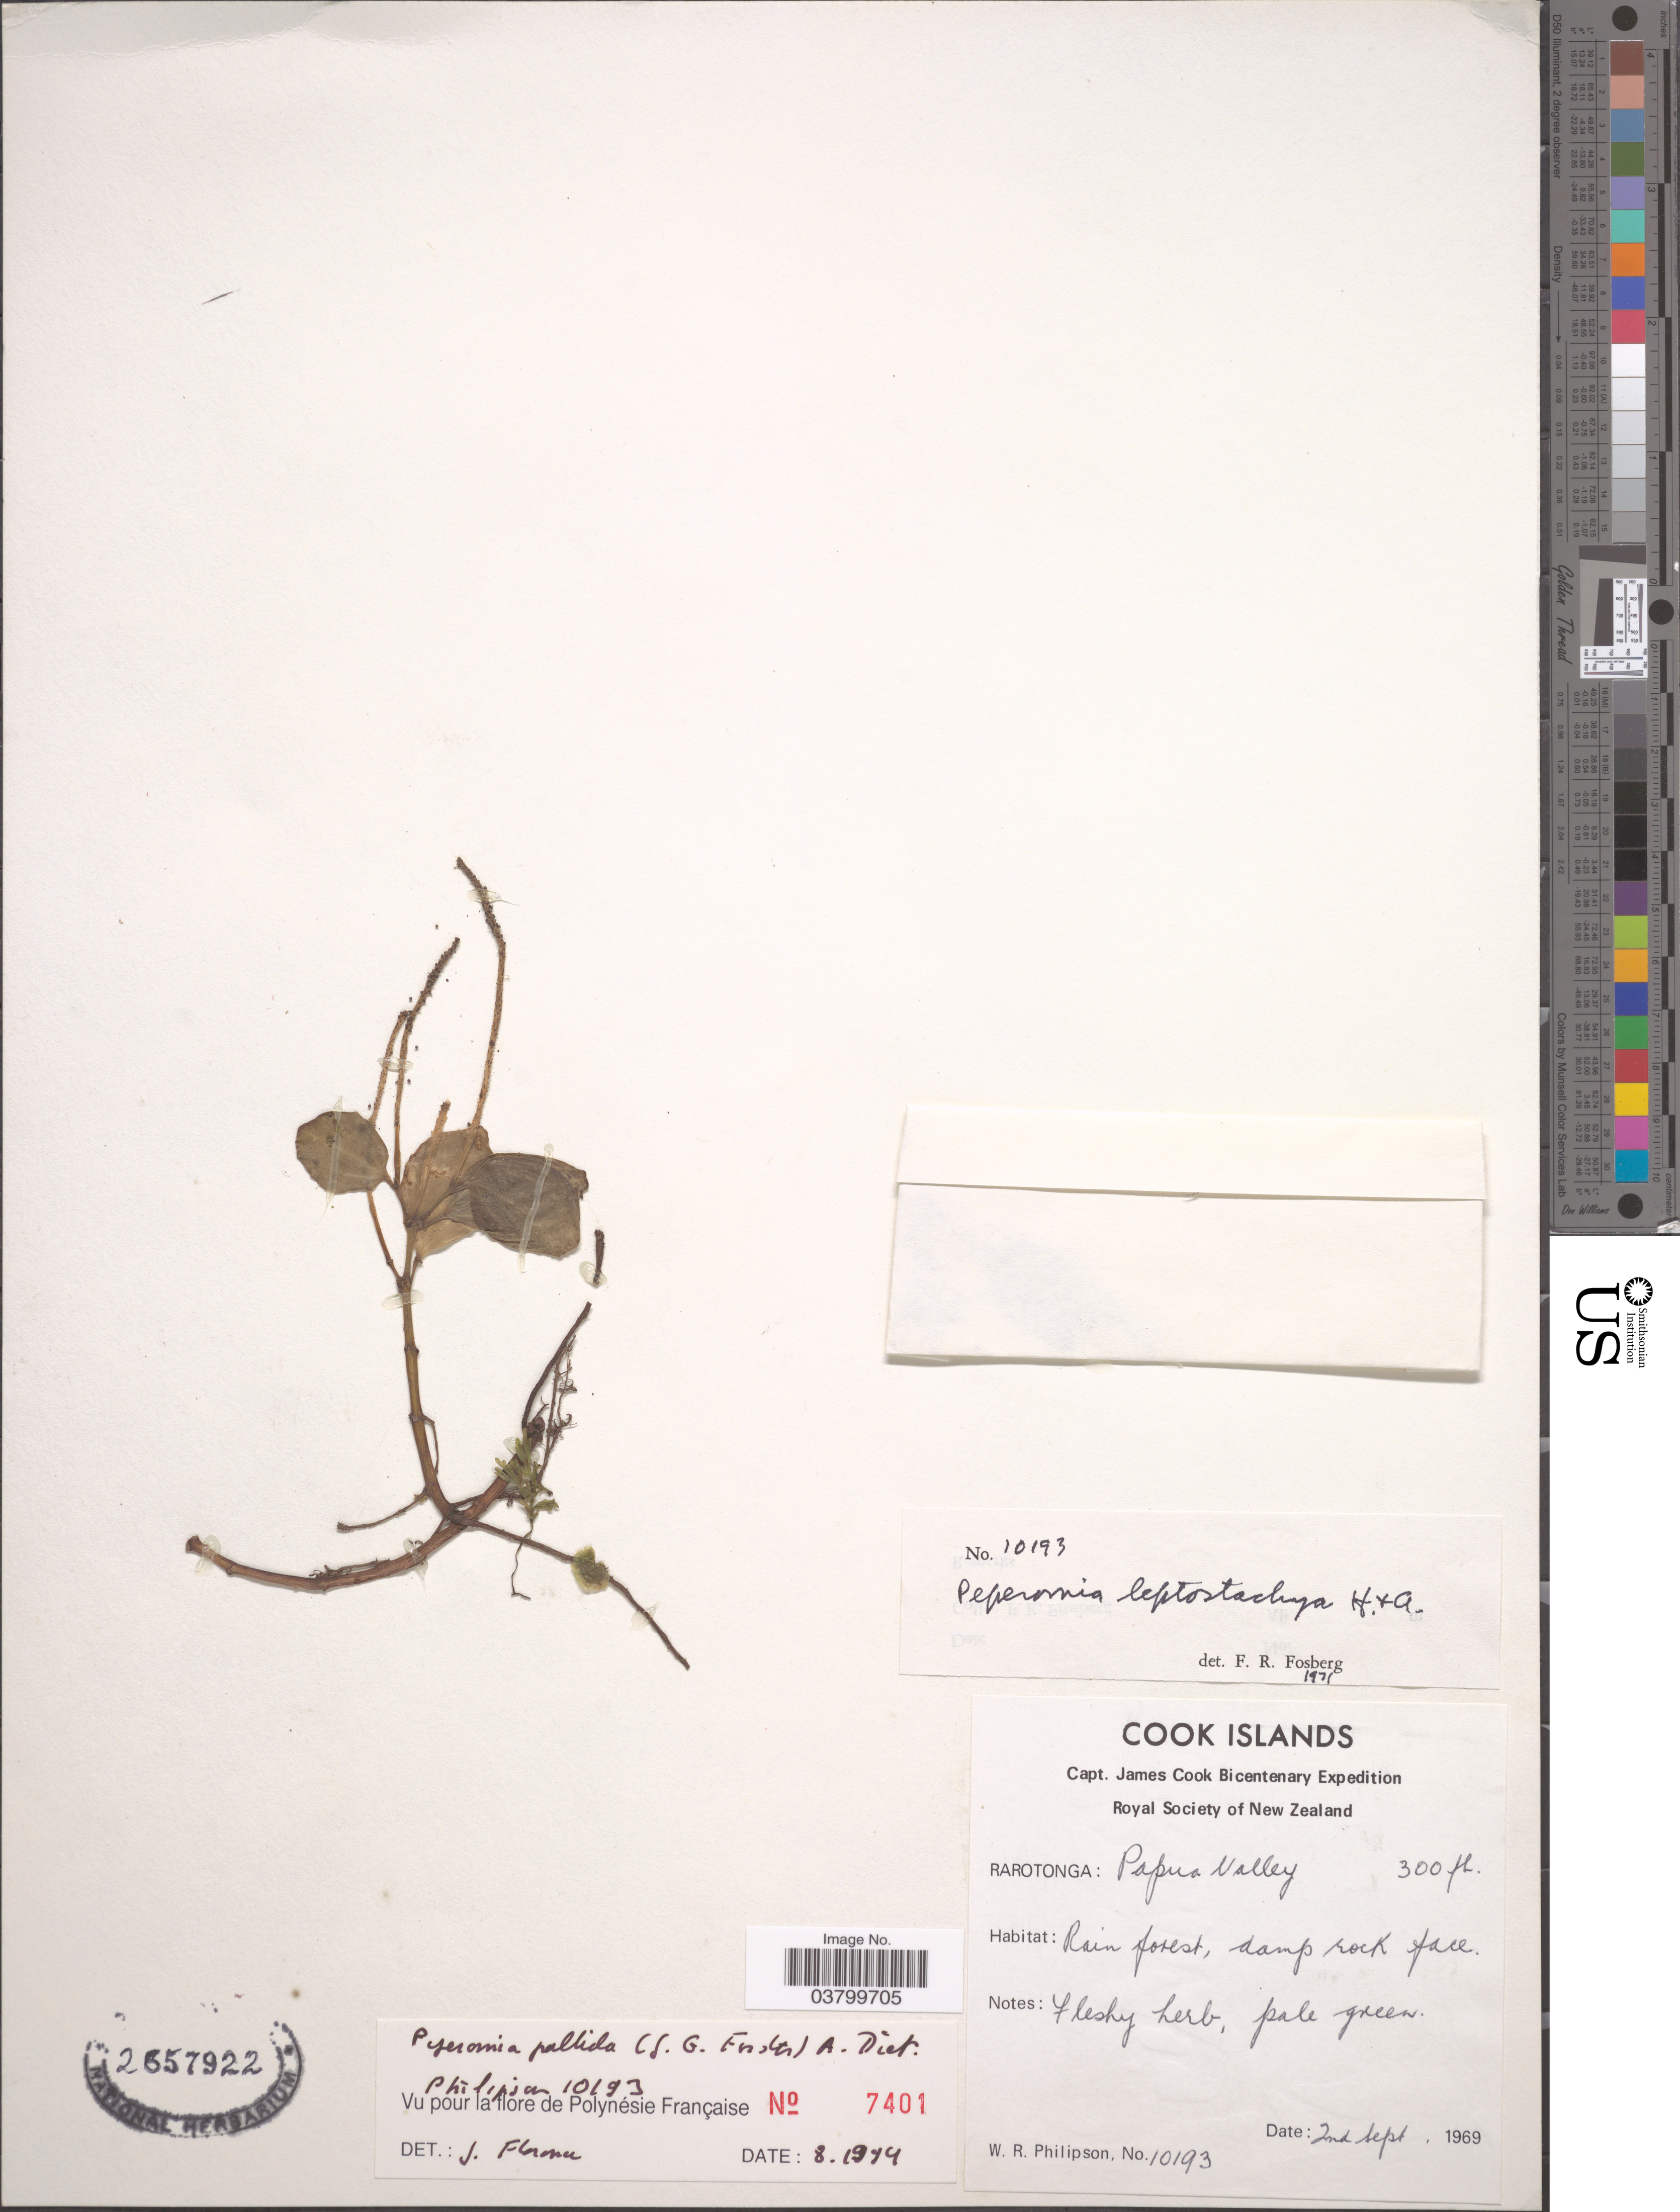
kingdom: Plantae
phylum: Tracheophyta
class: Magnoliopsida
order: Piperales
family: Piperaceae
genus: Peperomia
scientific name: Peperomia pallida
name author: (G. Forst.) Dietr.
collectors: W. R. Philipson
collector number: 10193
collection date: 1969-09-02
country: Cook Islands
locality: Rarotonga: Papua Valley.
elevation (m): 91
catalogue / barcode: US 2657922